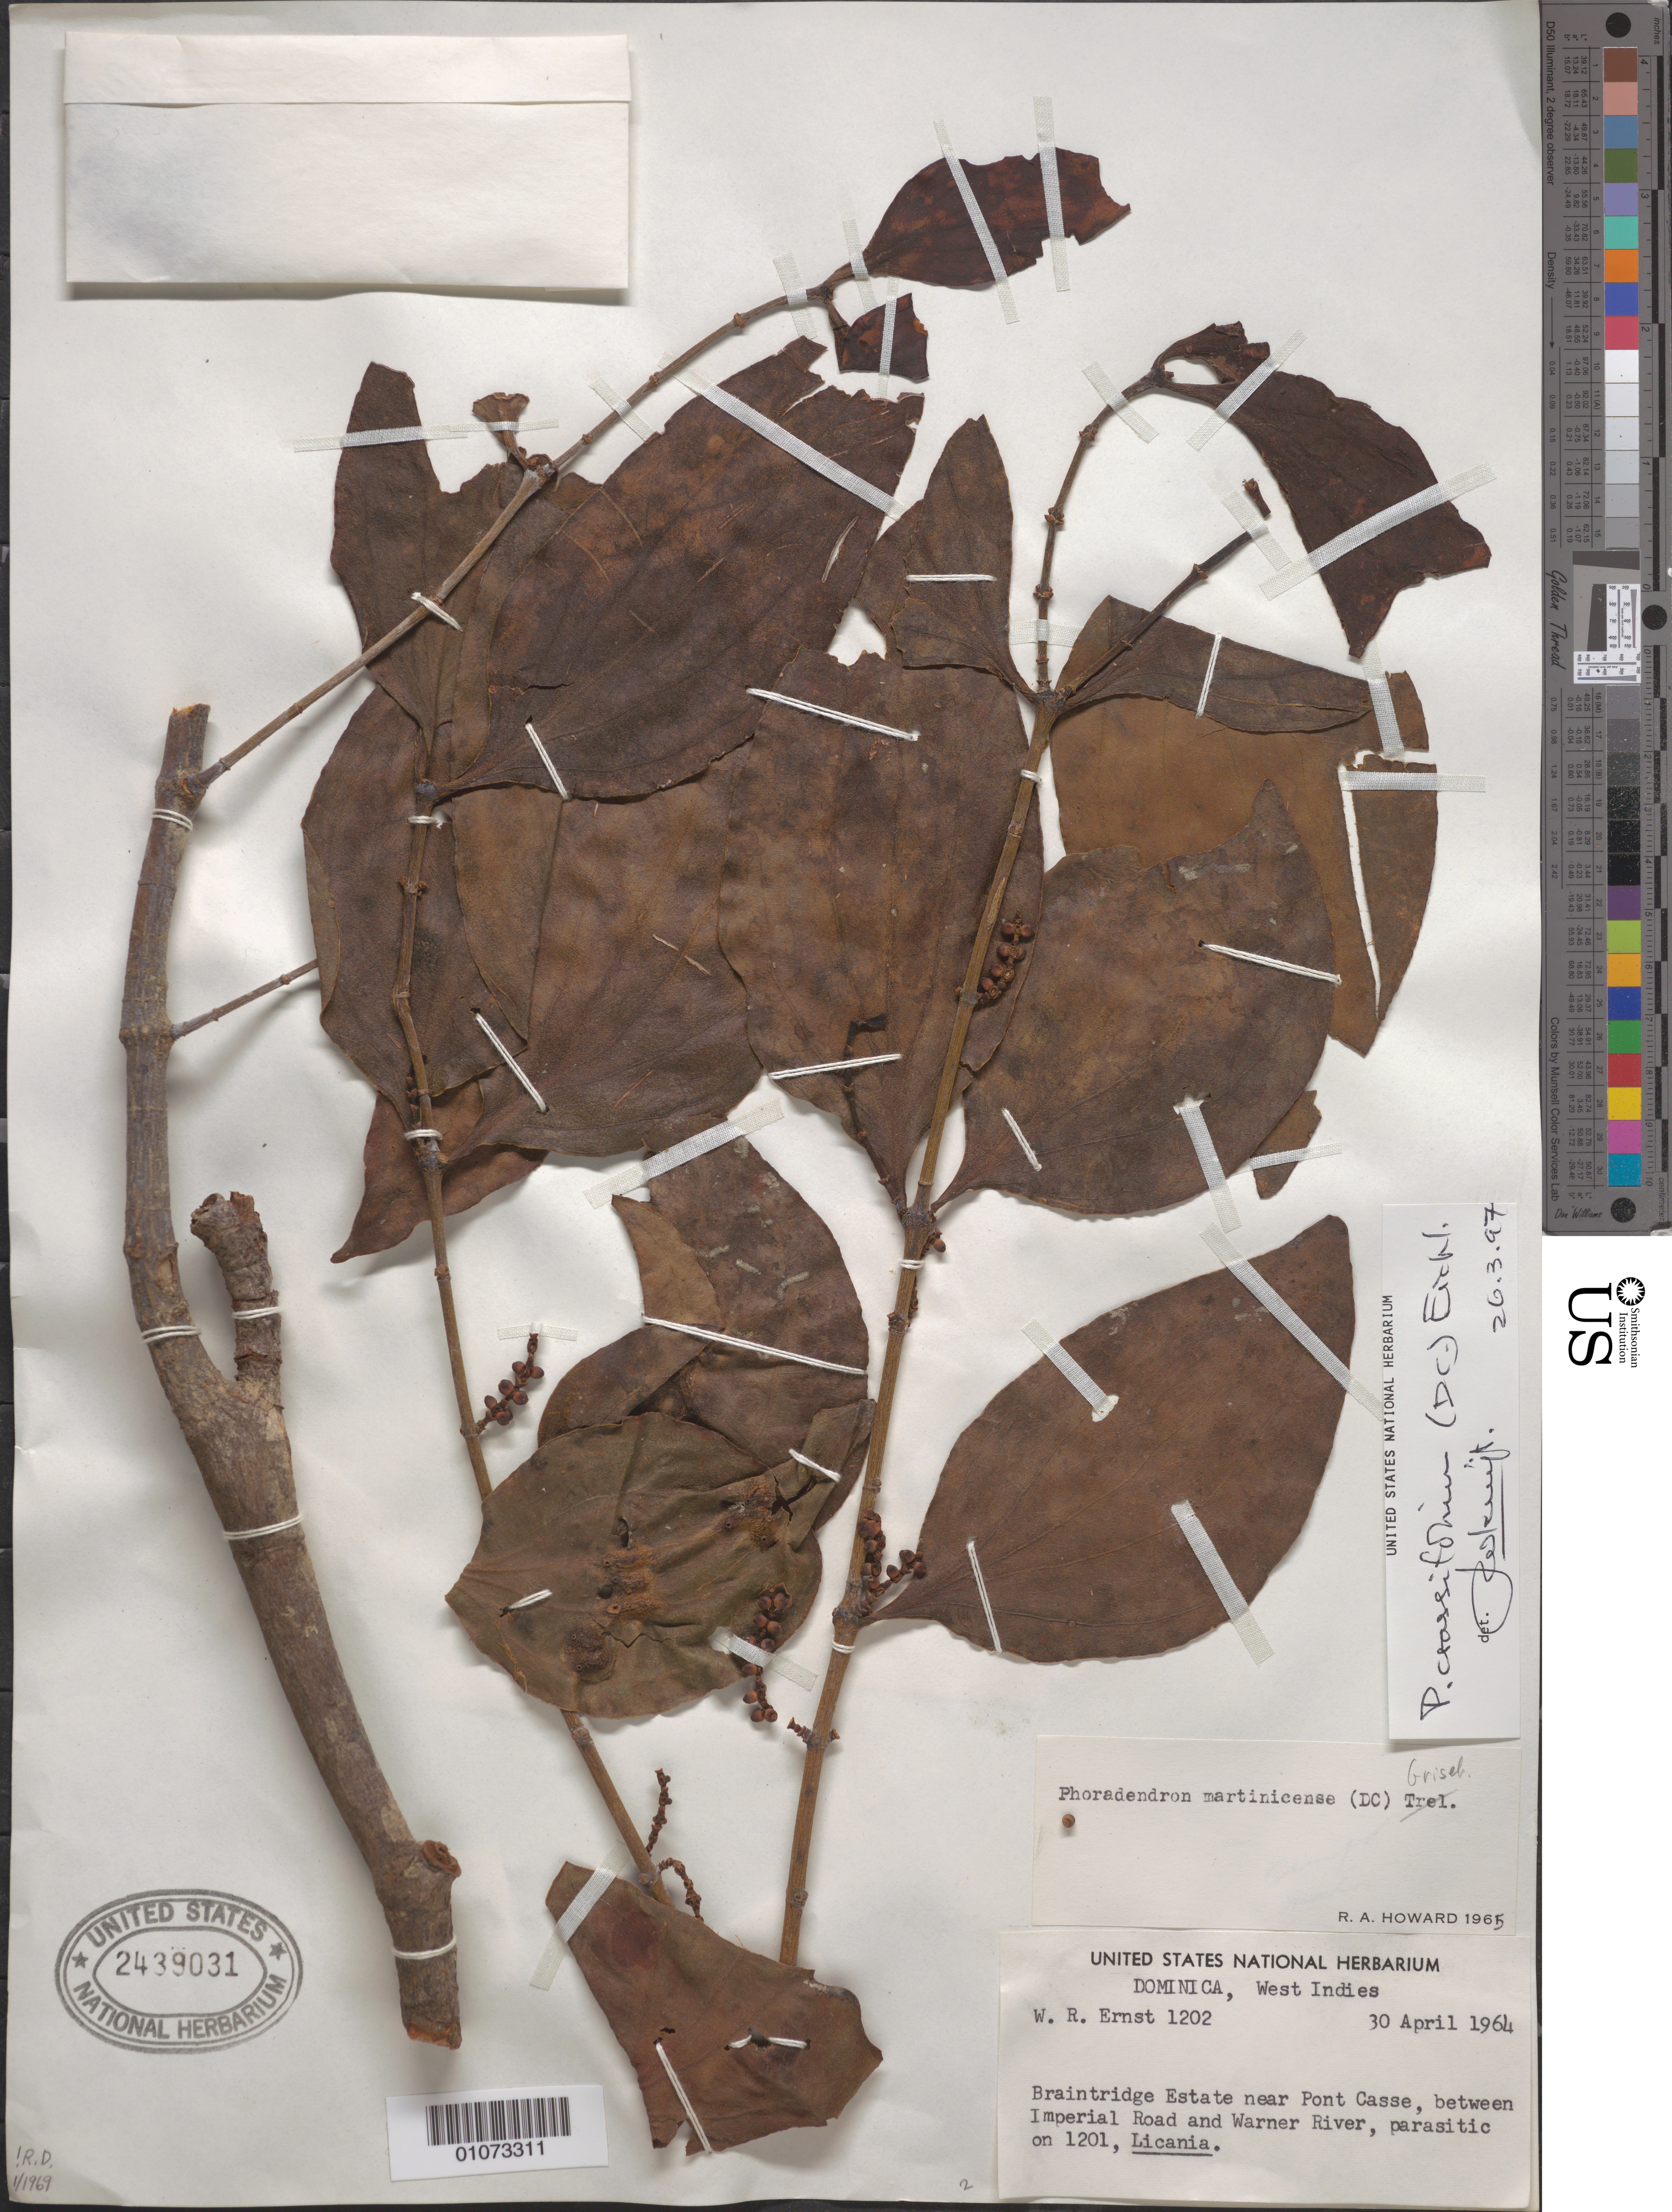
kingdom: Plantae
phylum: Tracheophyta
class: Magnoliopsida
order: Santalales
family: Viscaceae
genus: Phoradendron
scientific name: Phoradendron martinicense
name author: (DC.) Griseb.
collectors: W. R. Ernst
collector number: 1202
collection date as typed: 30 Apr 1964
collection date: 1964-04-30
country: Dominica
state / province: St. Paul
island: Dominica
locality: Between Imperial Road and Warner River near Pont Casse, Braintridge Estate.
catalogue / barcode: US 2439031